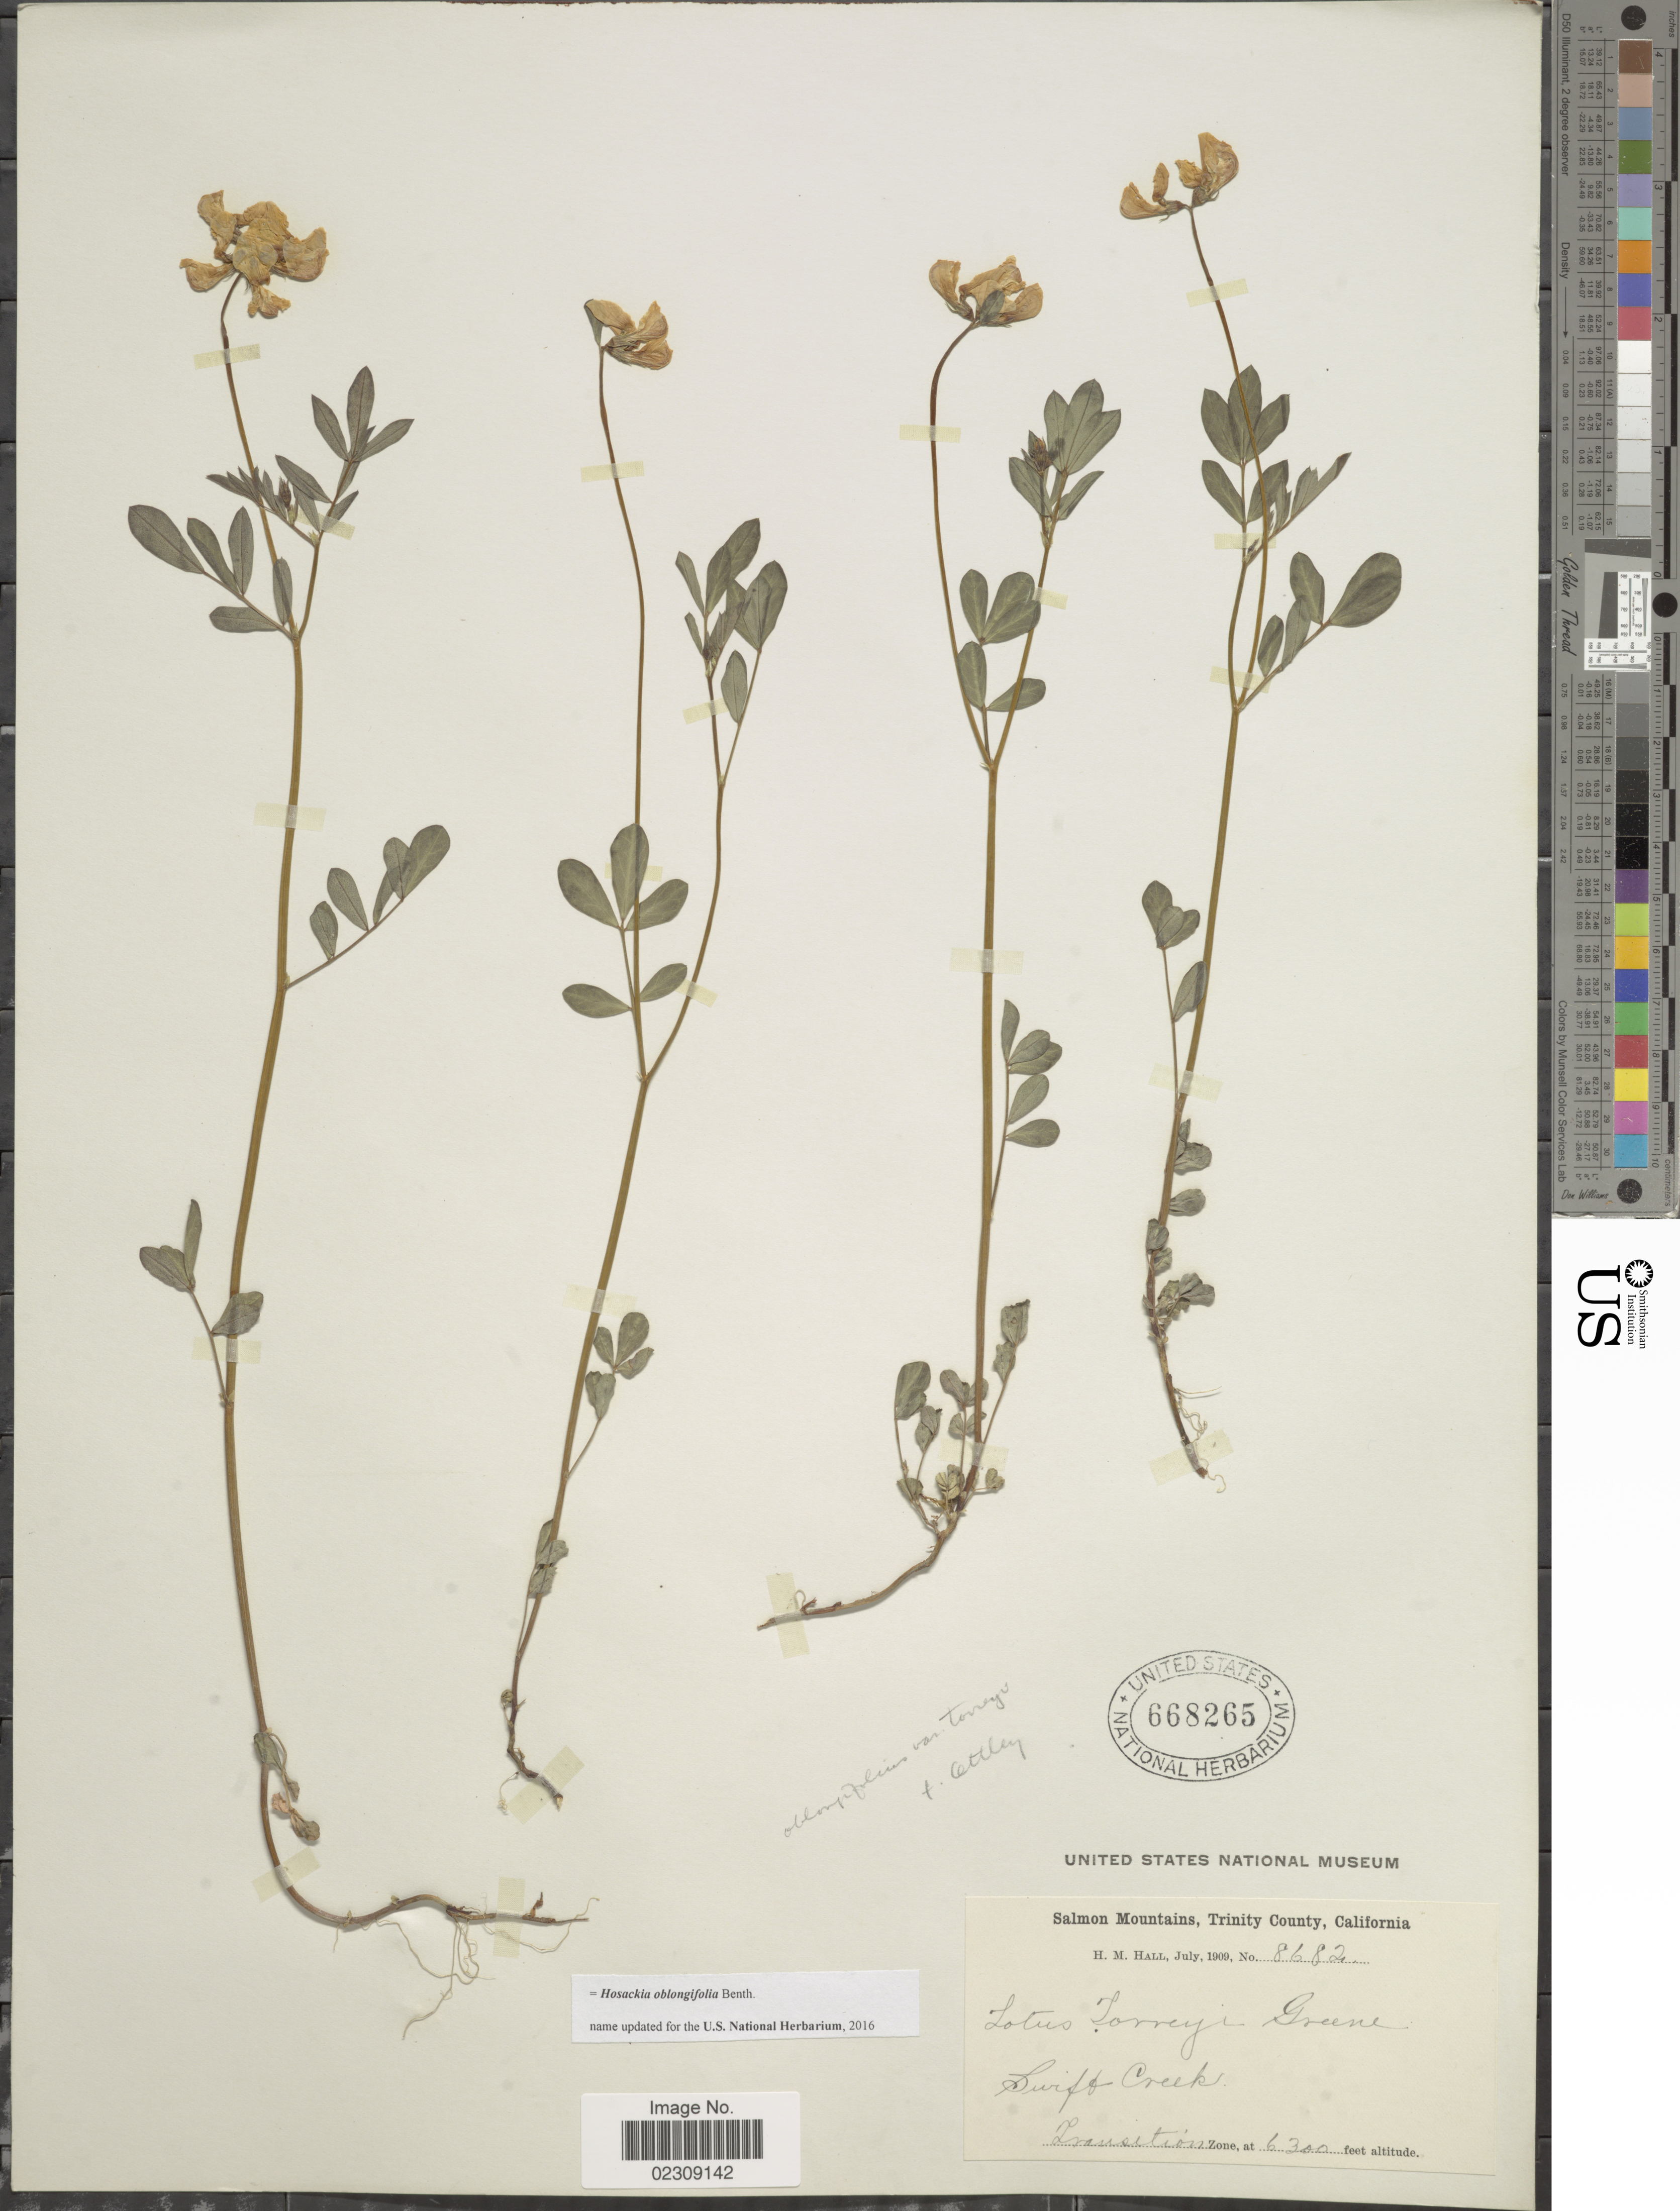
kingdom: Plantae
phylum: Tracheophyta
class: Magnoliopsida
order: Fabales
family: Fabaceae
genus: Hosackia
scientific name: Hosackia oblongifolia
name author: Benth.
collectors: H. M. Hall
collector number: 8682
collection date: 1909-07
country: United States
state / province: California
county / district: Trinity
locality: Salmon Mountains, Trinity County, Swift Creek, Transition Zone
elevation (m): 1920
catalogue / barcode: US 668265